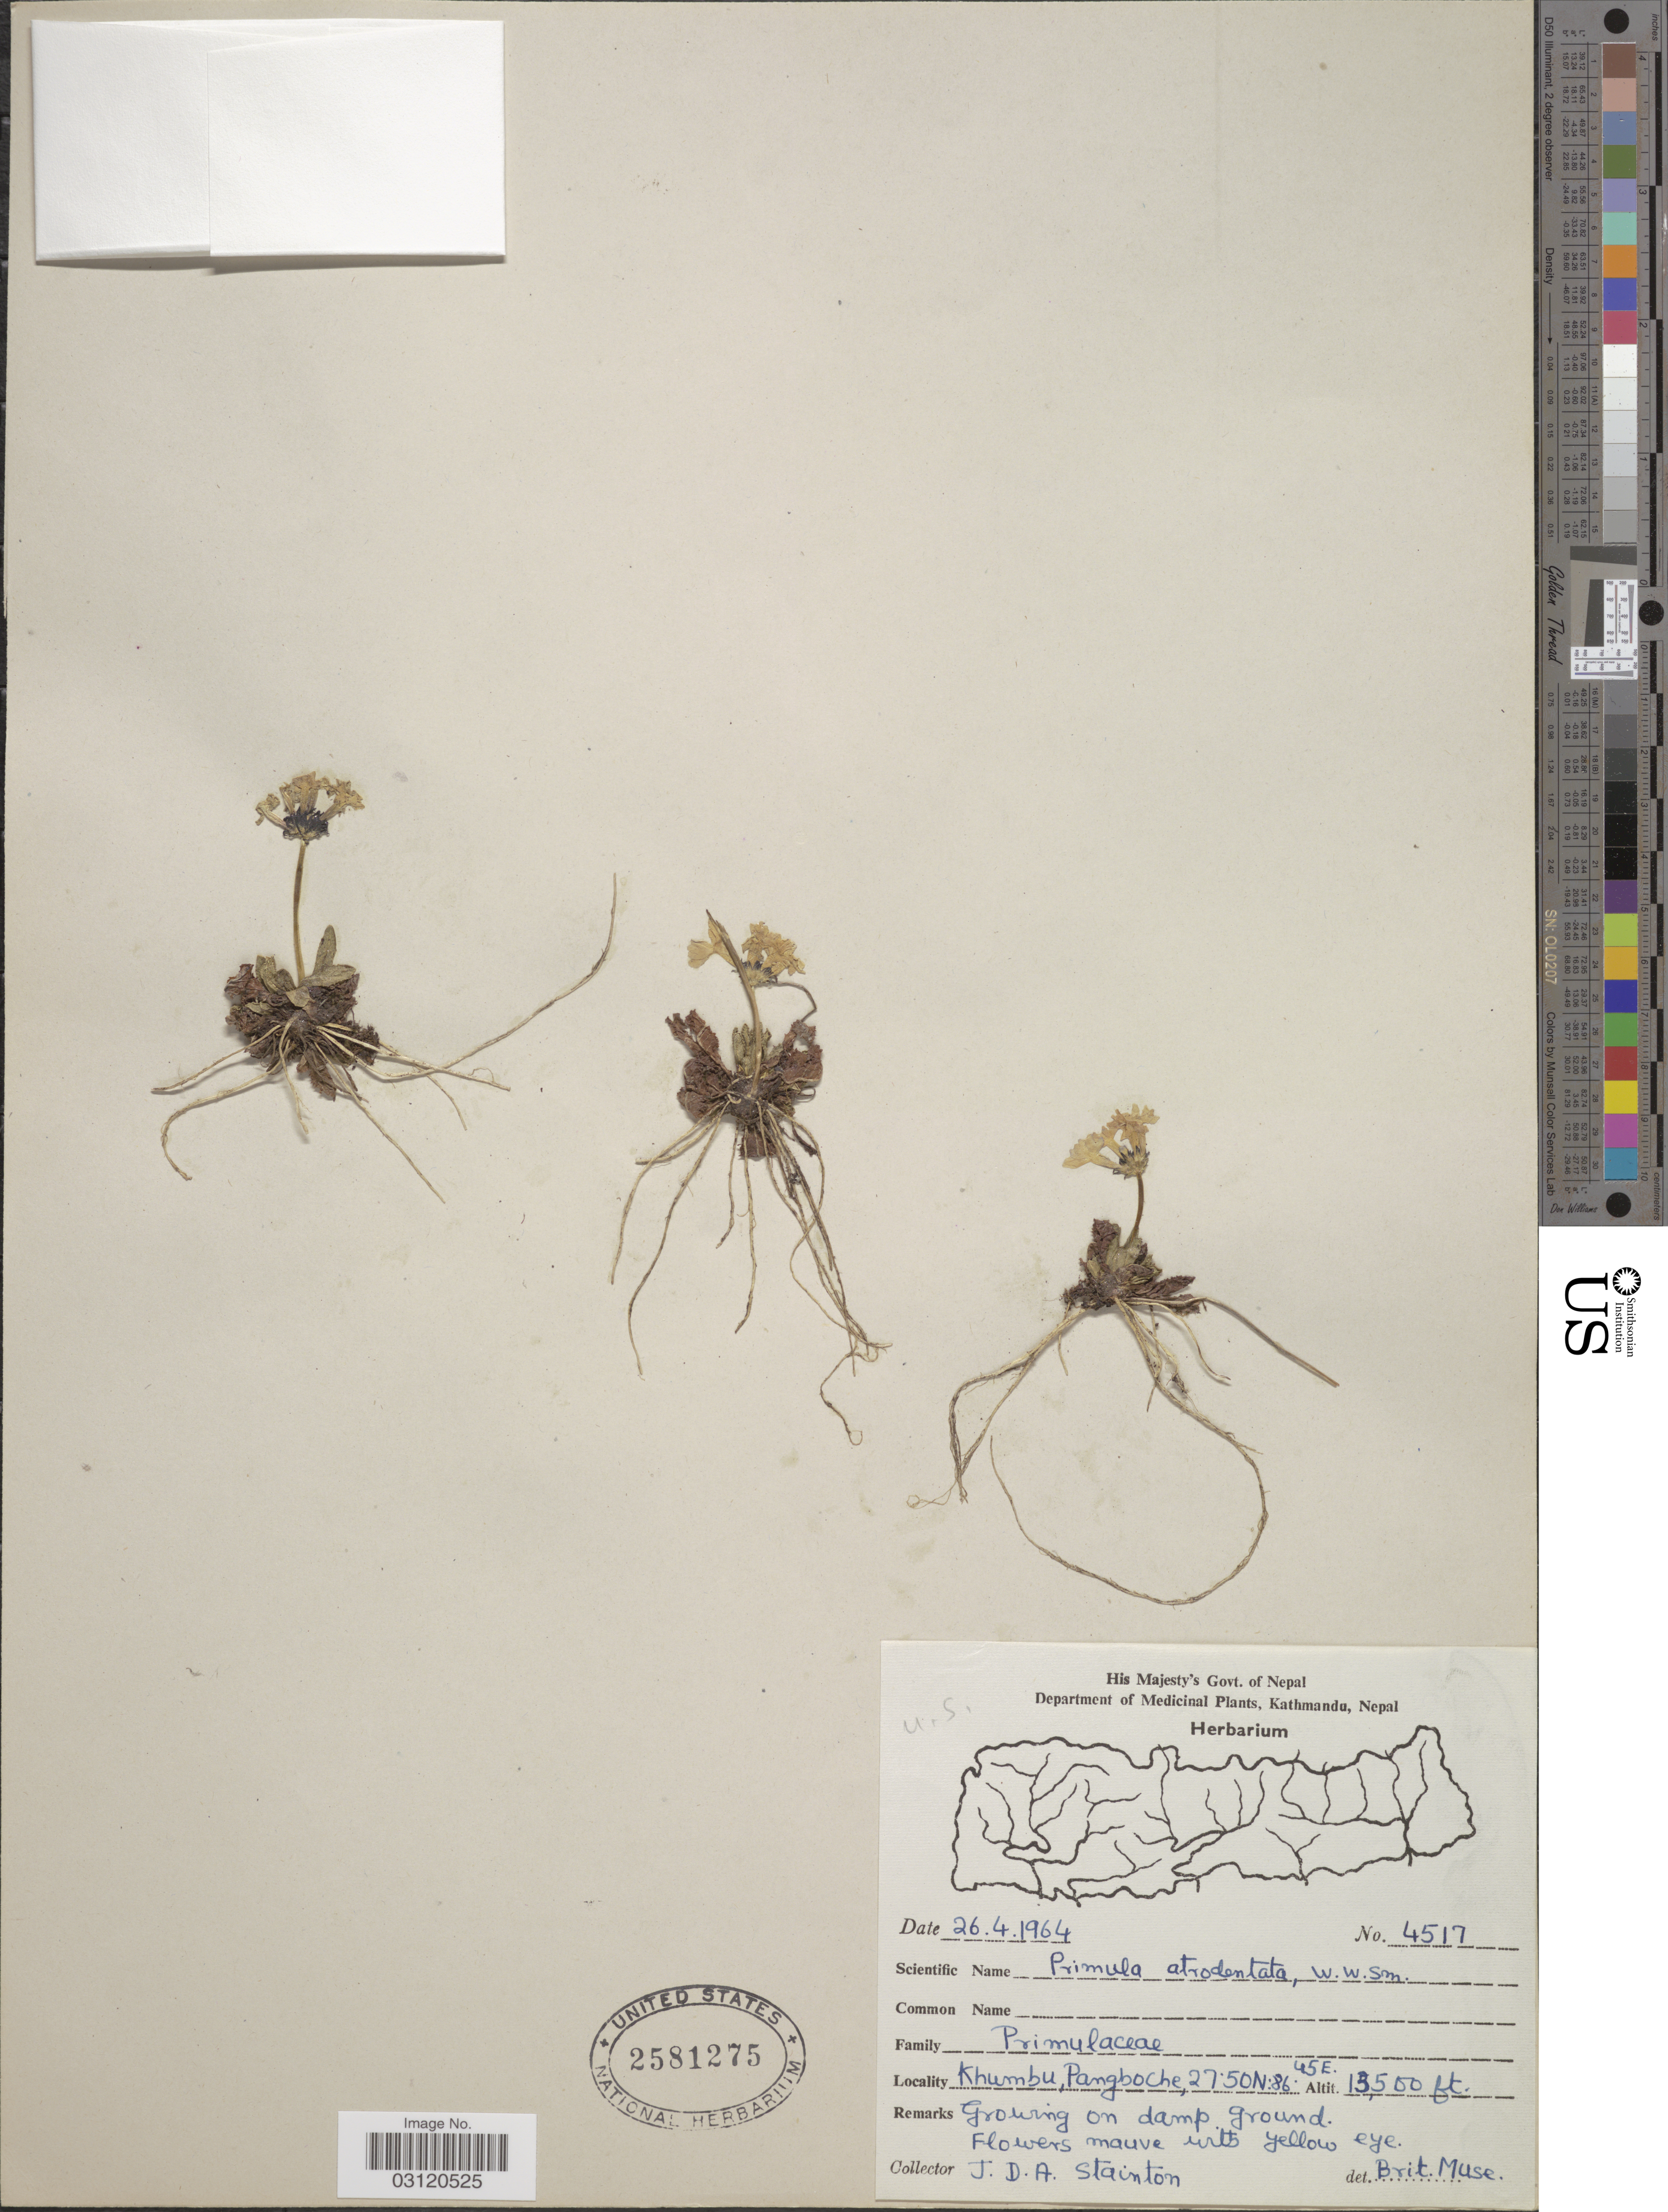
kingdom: Plantae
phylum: Tracheophyta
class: Magnoliopsida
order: Ericales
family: Primulaceae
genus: Primula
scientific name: Primula atrodentata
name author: W.W. Sm.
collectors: J. Stainton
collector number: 4517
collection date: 1964-04-26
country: Nepal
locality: Khumbu, Pangboche.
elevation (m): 4115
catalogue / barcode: US 2581275